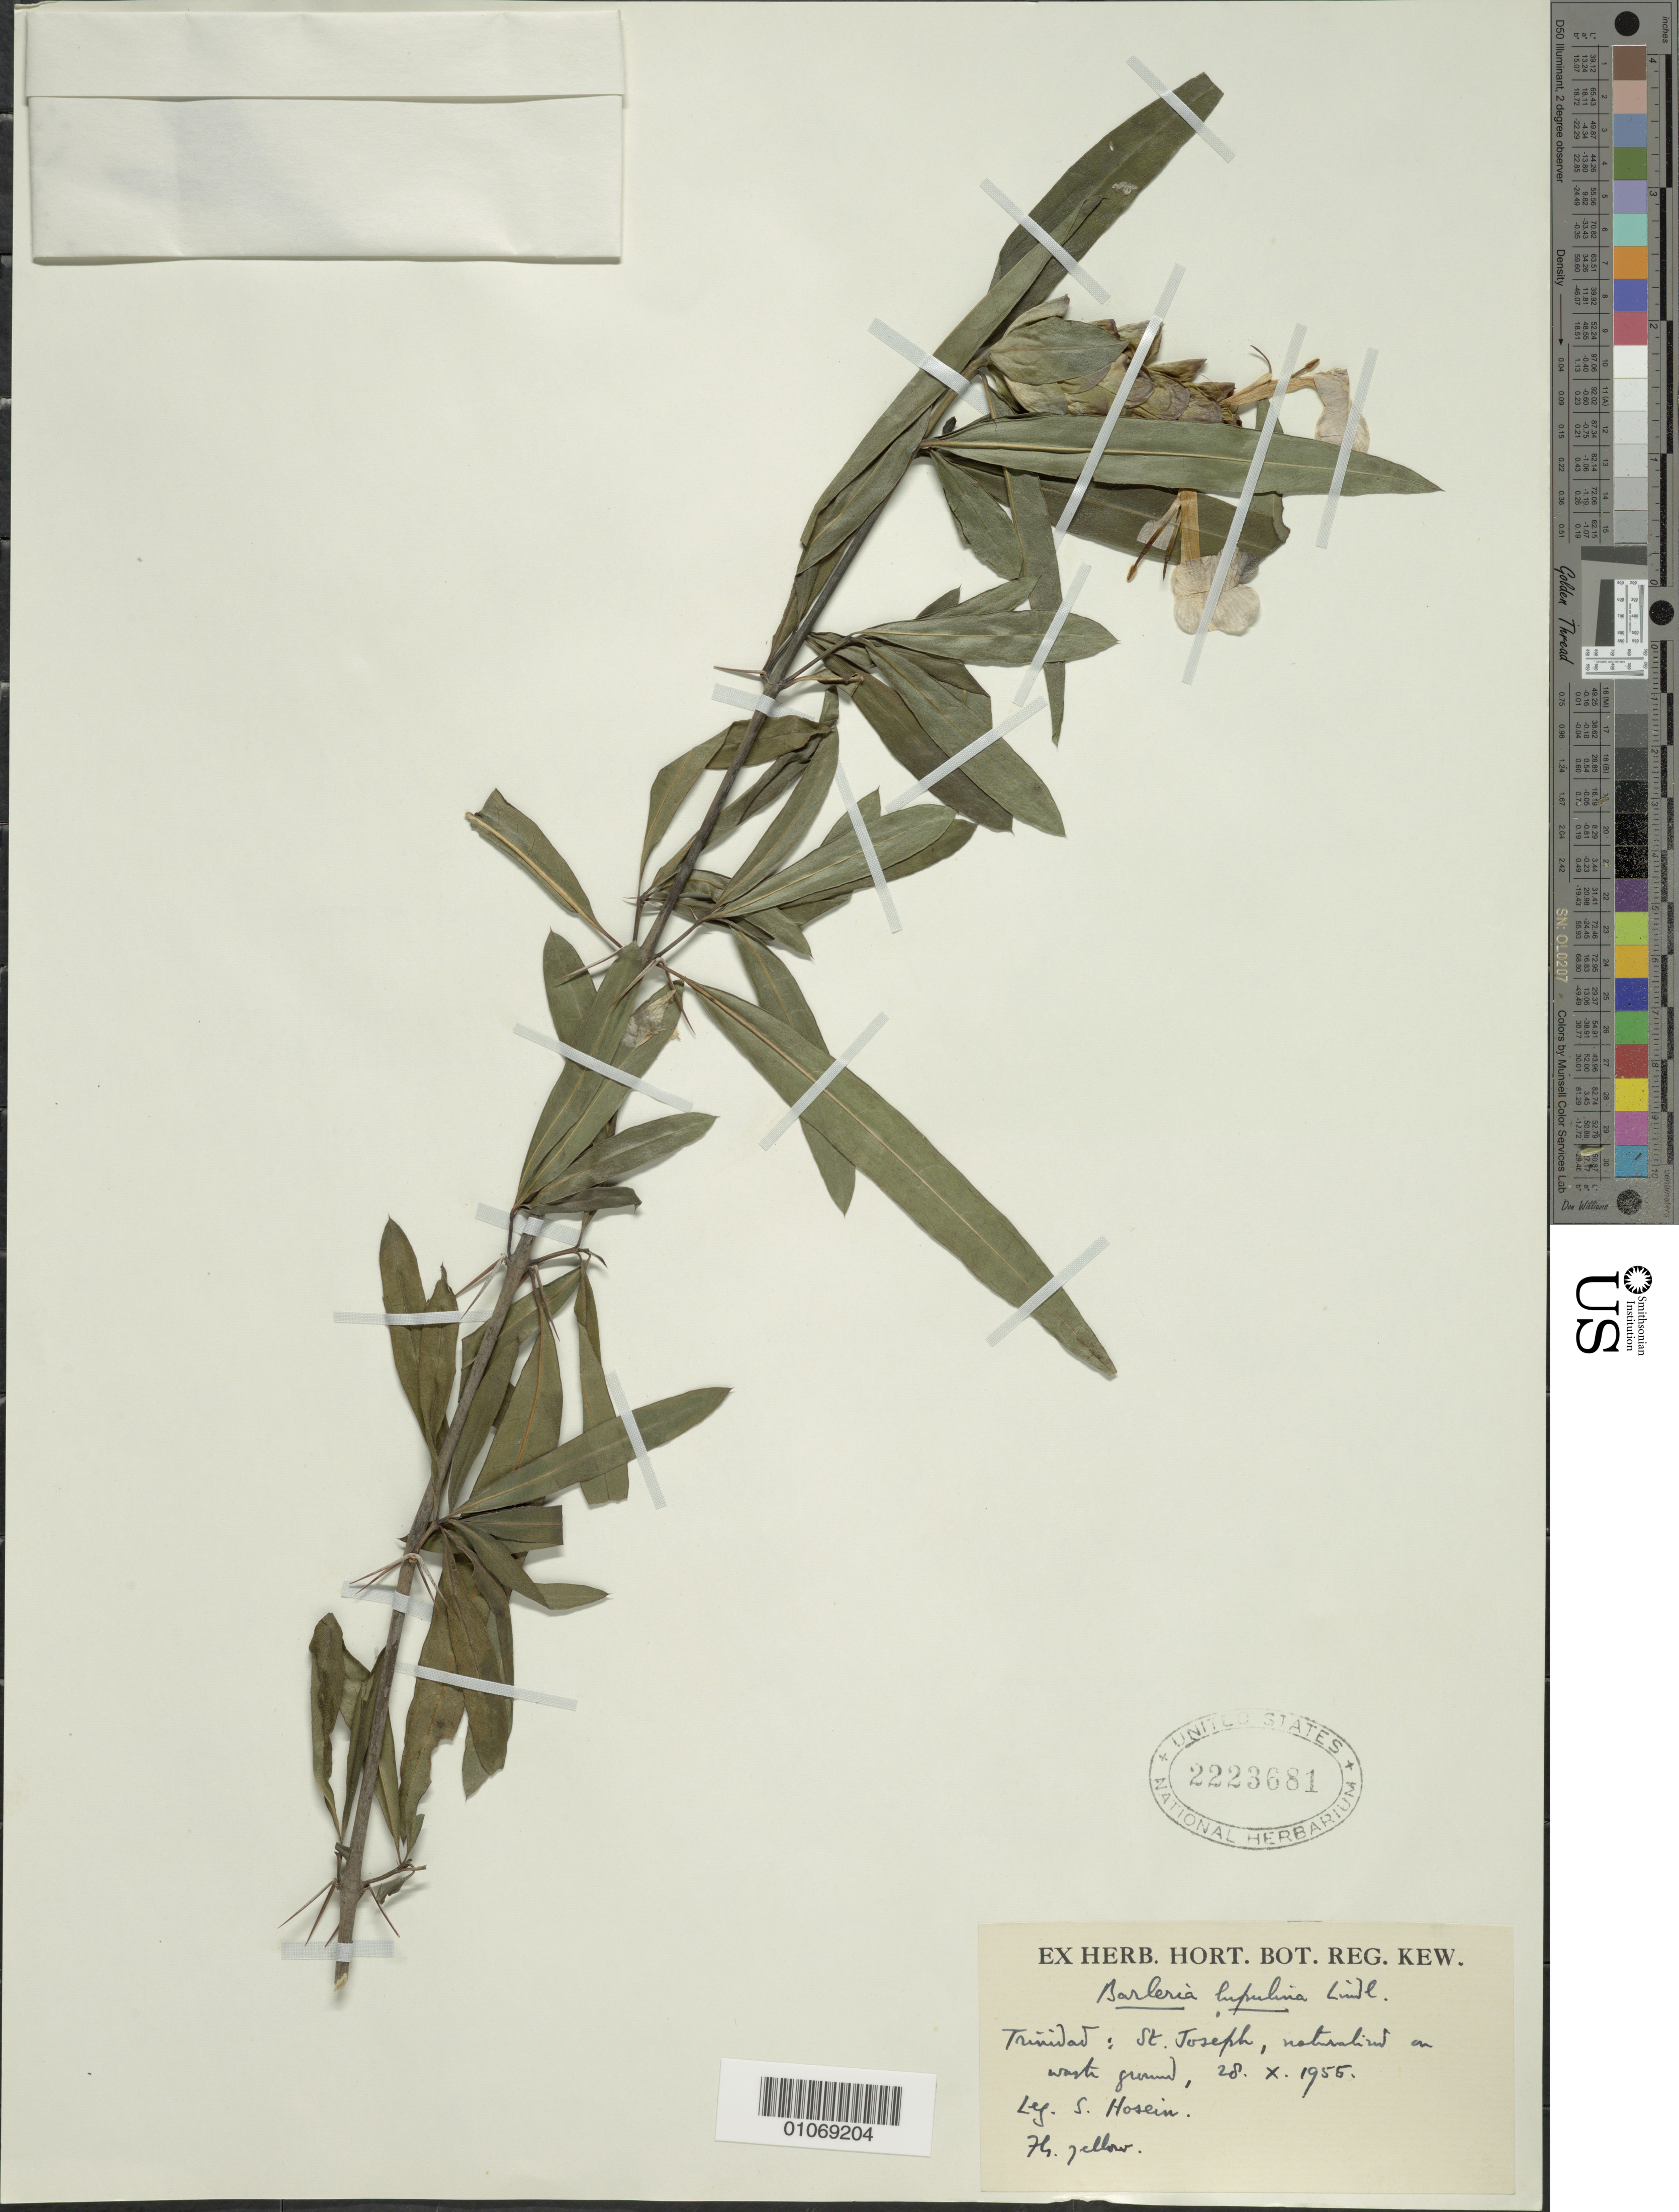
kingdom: Plantae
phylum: Tracheophyta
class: Magnoliopsida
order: Lamiales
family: Acanthaceae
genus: Barleria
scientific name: Barleria lupulina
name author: Lindl.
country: Trinidad and Tobago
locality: St. Joseph, naturalized on waste ground, 28 X 1955.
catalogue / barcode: US 2223681